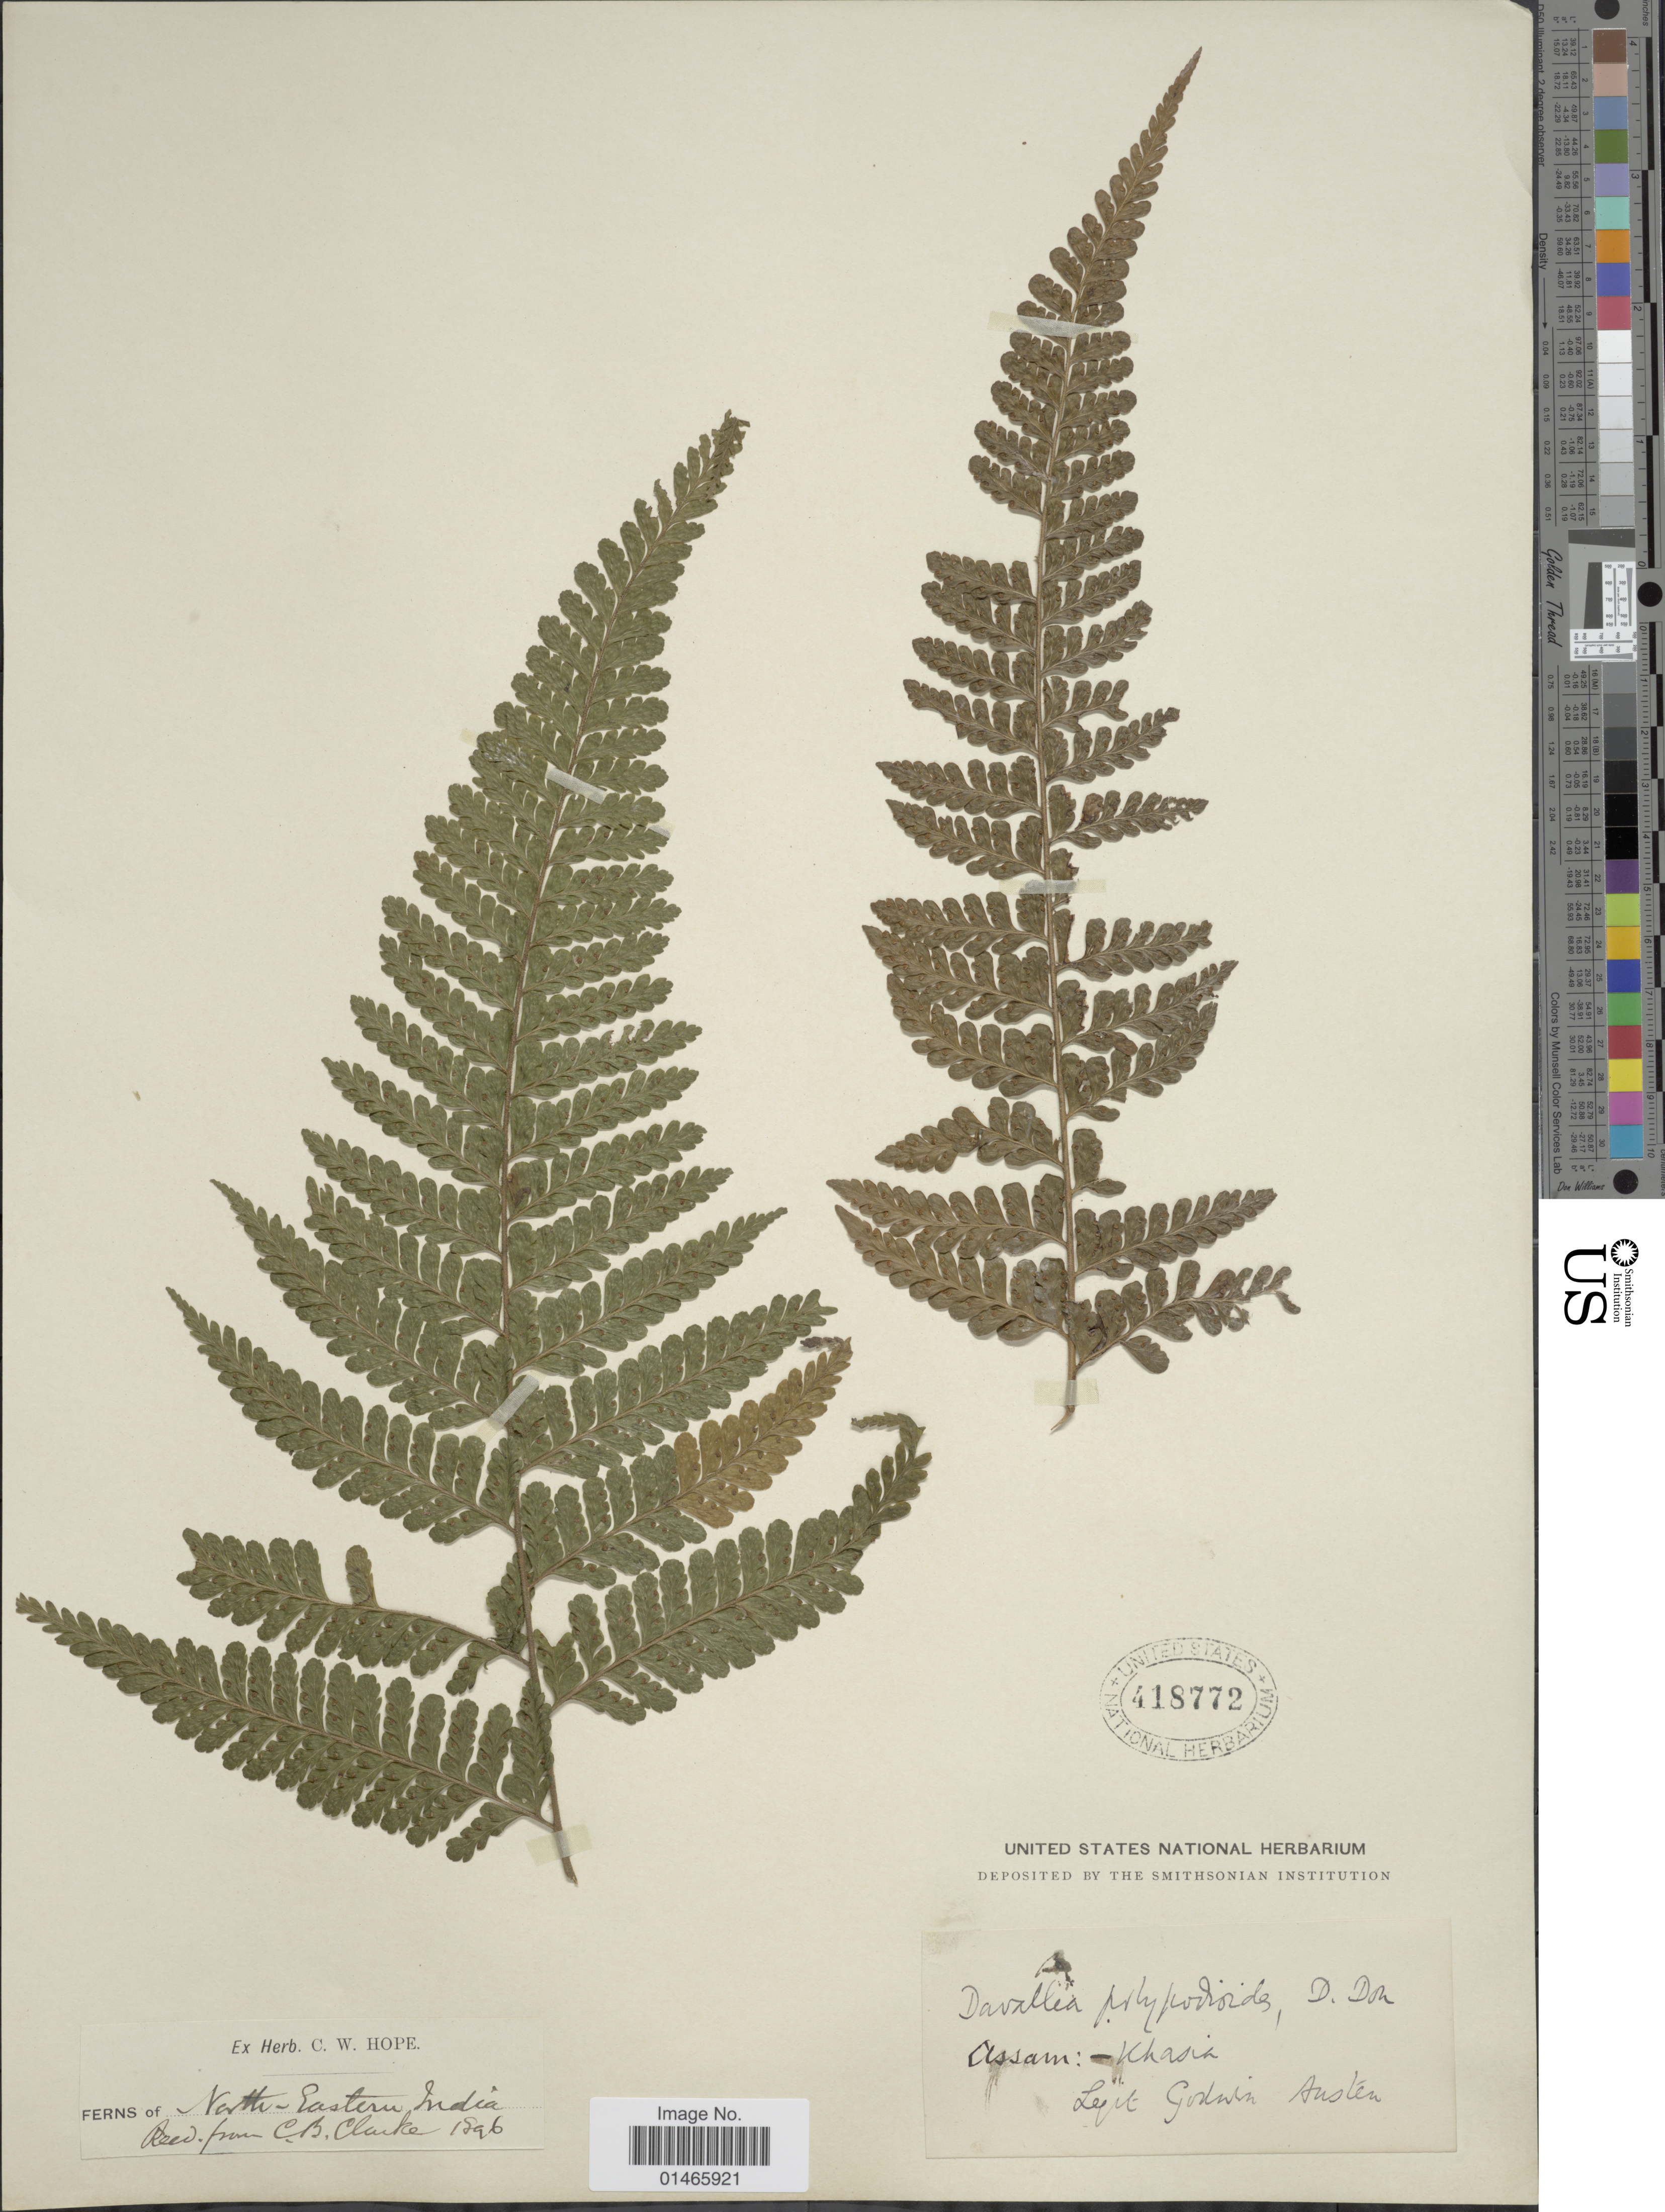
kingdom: Plantae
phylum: Tracheophyta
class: Polypodiopsida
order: Polypodiales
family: Dennstaedtiaceae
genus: Microlepia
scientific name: Microlepia strigosa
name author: (Thunb.) J. Presl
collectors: G. Austen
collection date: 1896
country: India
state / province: Assam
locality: Khasia, North-Eastern India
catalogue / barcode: US 418772